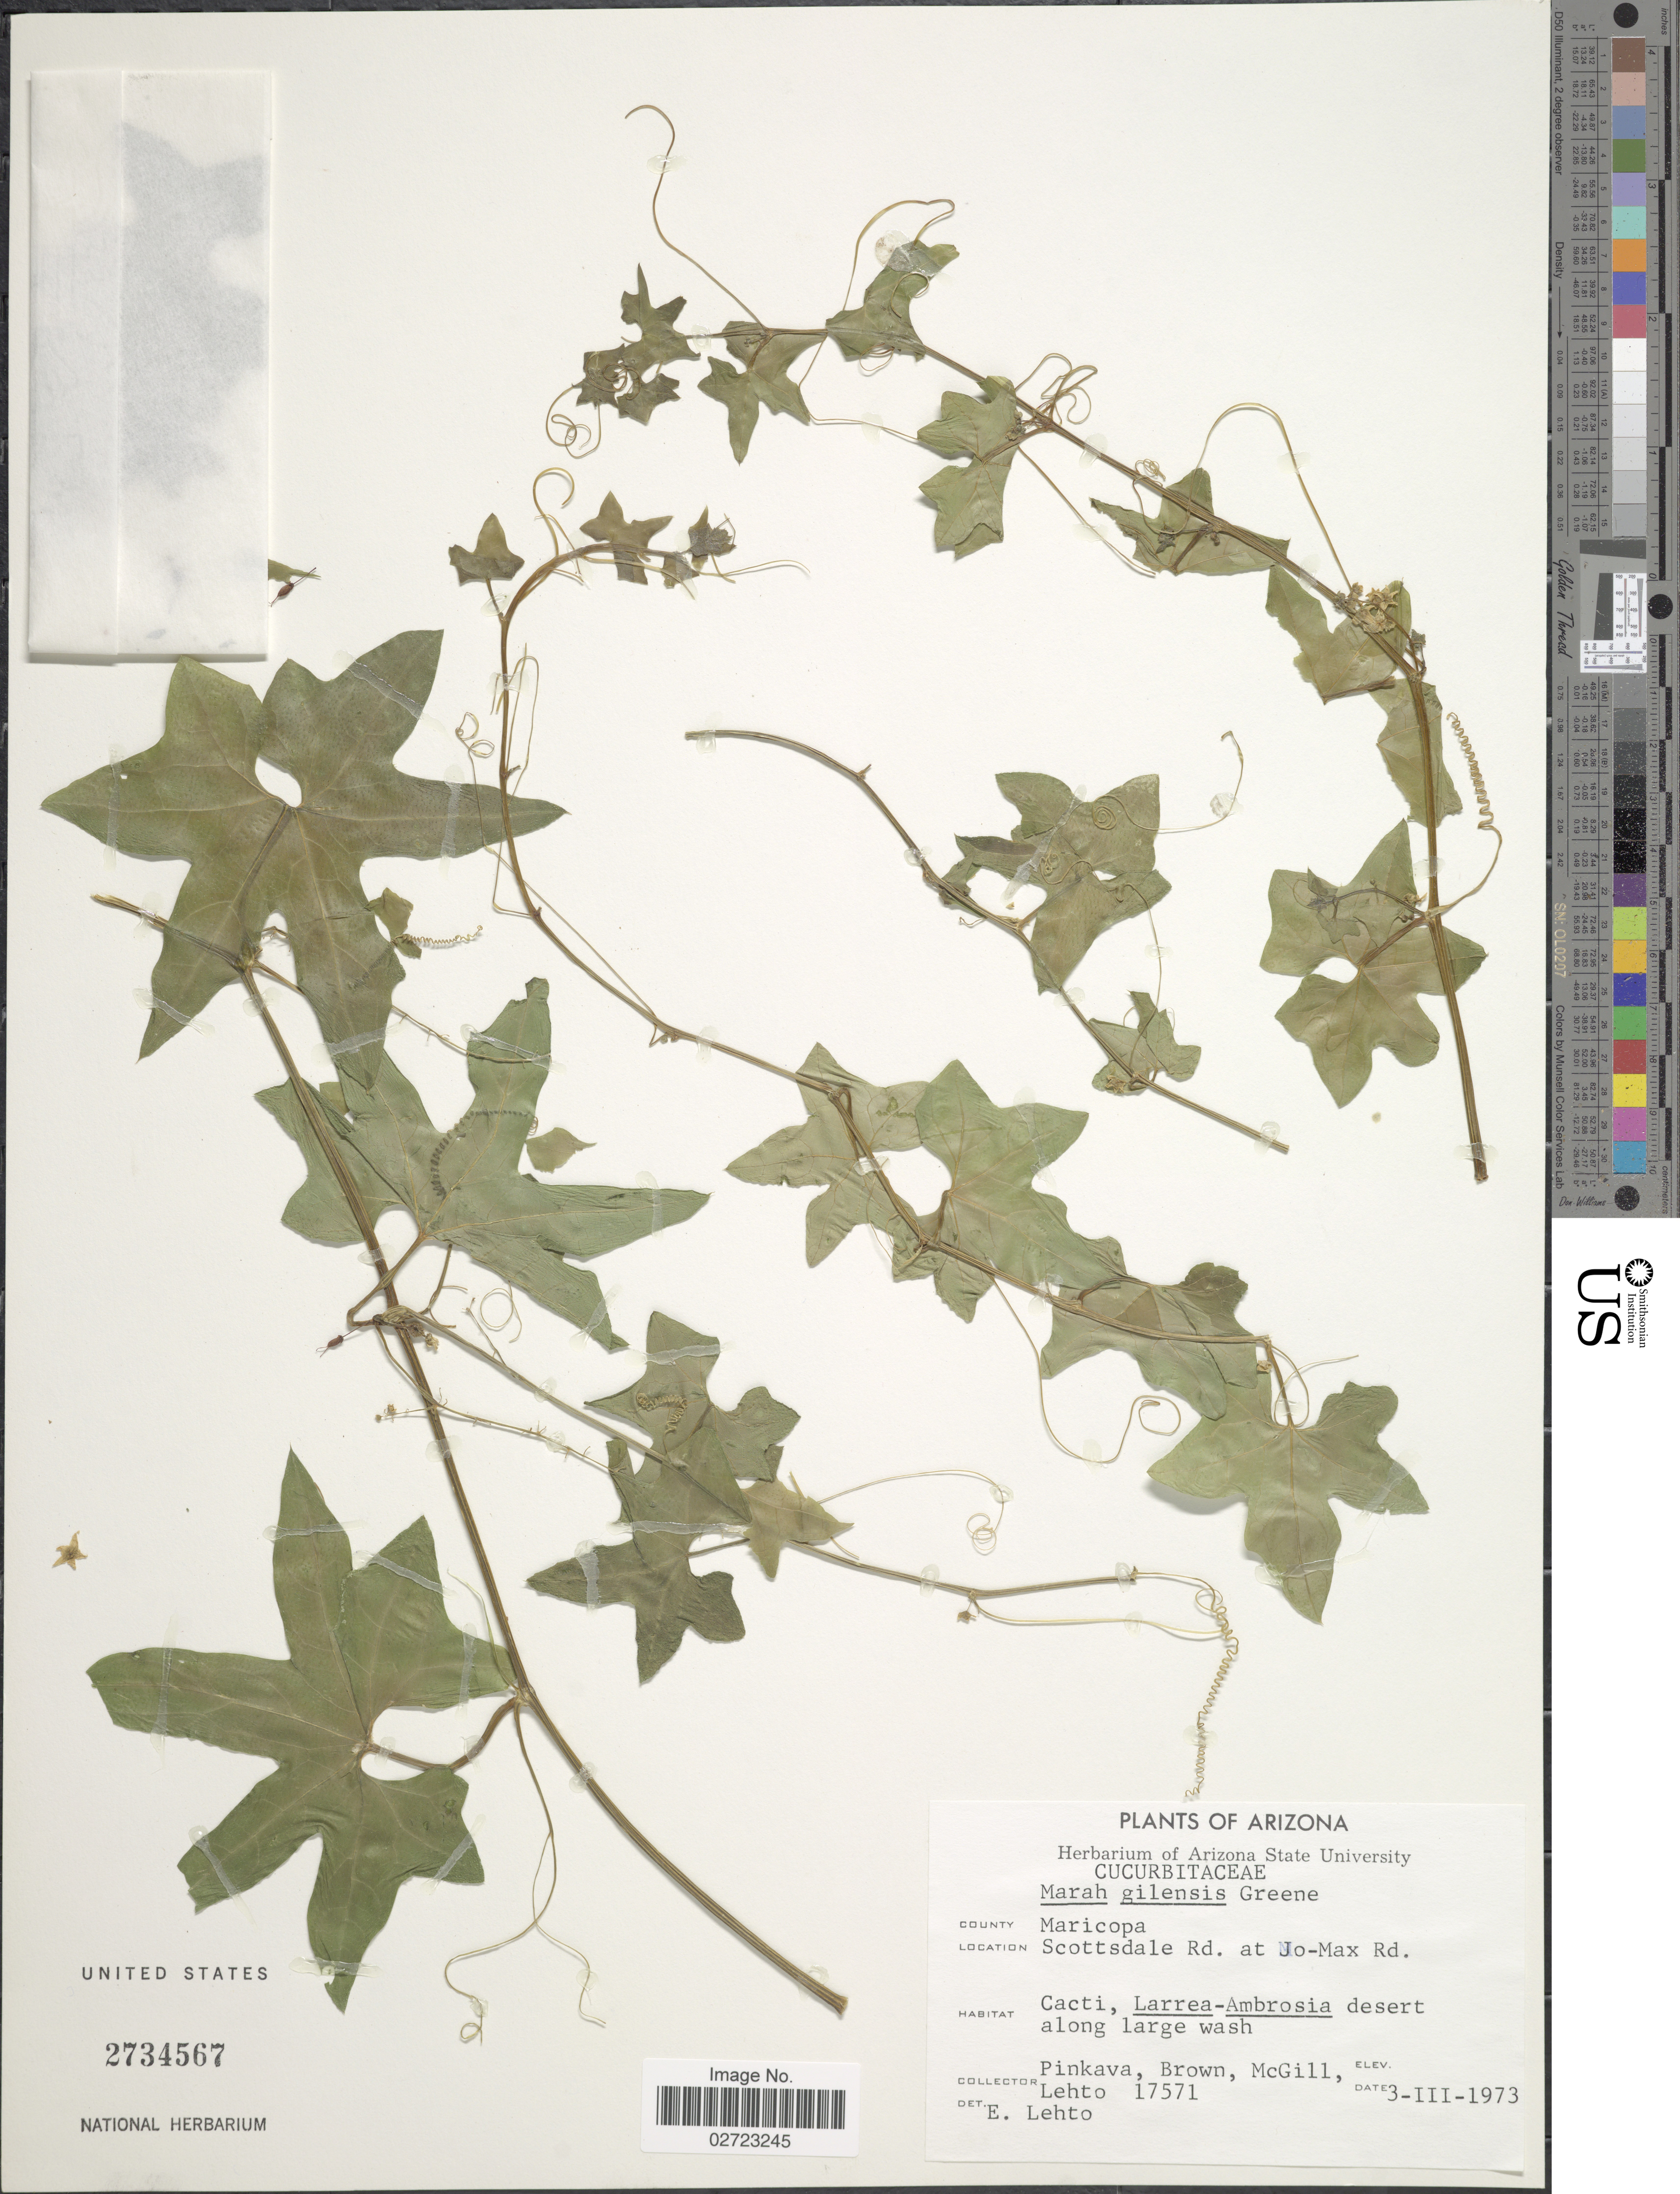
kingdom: Plantae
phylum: Tracheophyta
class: Magnoliopsida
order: Cucurbitales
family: Cucurbitaceae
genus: Marah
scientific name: Marah gilensis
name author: (Greene) Greene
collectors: -. Pinkava, -- Brown, -. McGill & -. Lehto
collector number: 17571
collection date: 1973-03-03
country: United States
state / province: Arizona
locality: County Maricopa, Scottsdale Rd. at Jo-Max Rd., desert along large wash.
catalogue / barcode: US 2734567